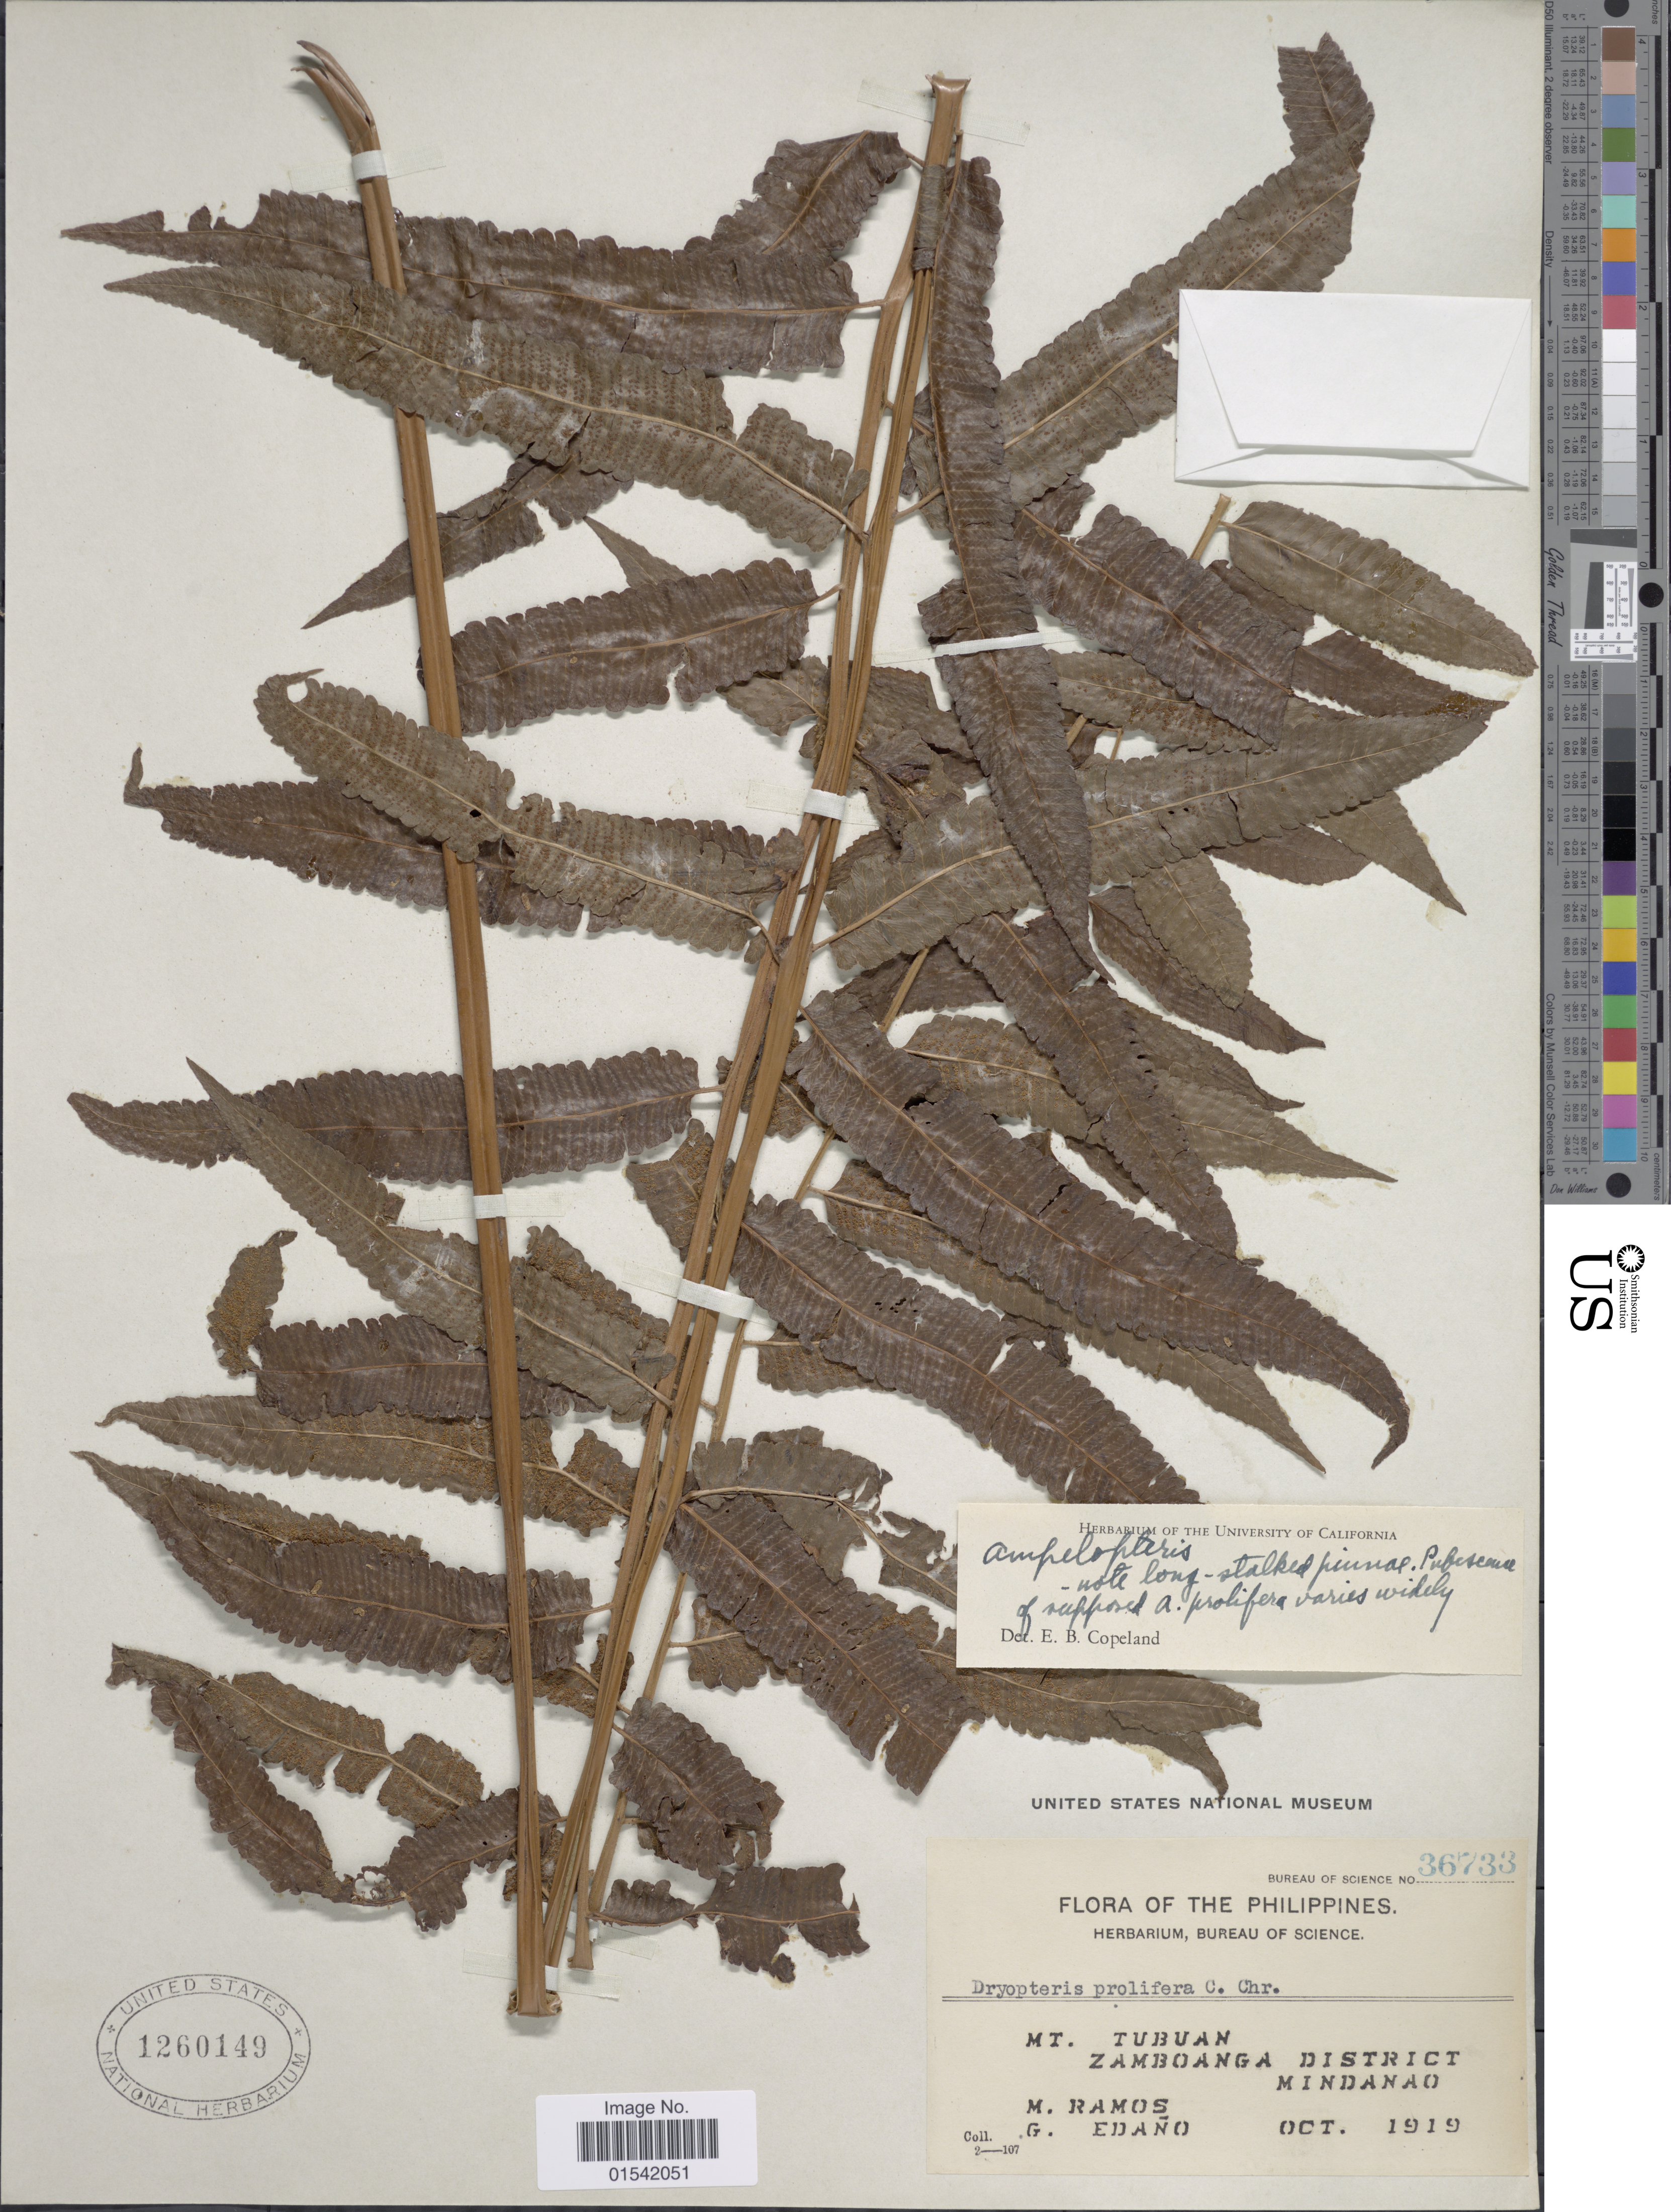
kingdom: Plantae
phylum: Tracheophyta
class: Polypodiopsida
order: Polypodiales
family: Thelypteridaceae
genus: Ampelopteris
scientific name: Ampelopteris prolifera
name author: (Retz.) Copel.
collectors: M. Ramos & G. Edaño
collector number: Bureau of Science 36733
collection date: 1919-10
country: Philippines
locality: Mt. Tubuan, Zamboanga District, Mindanao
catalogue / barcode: US 1260149